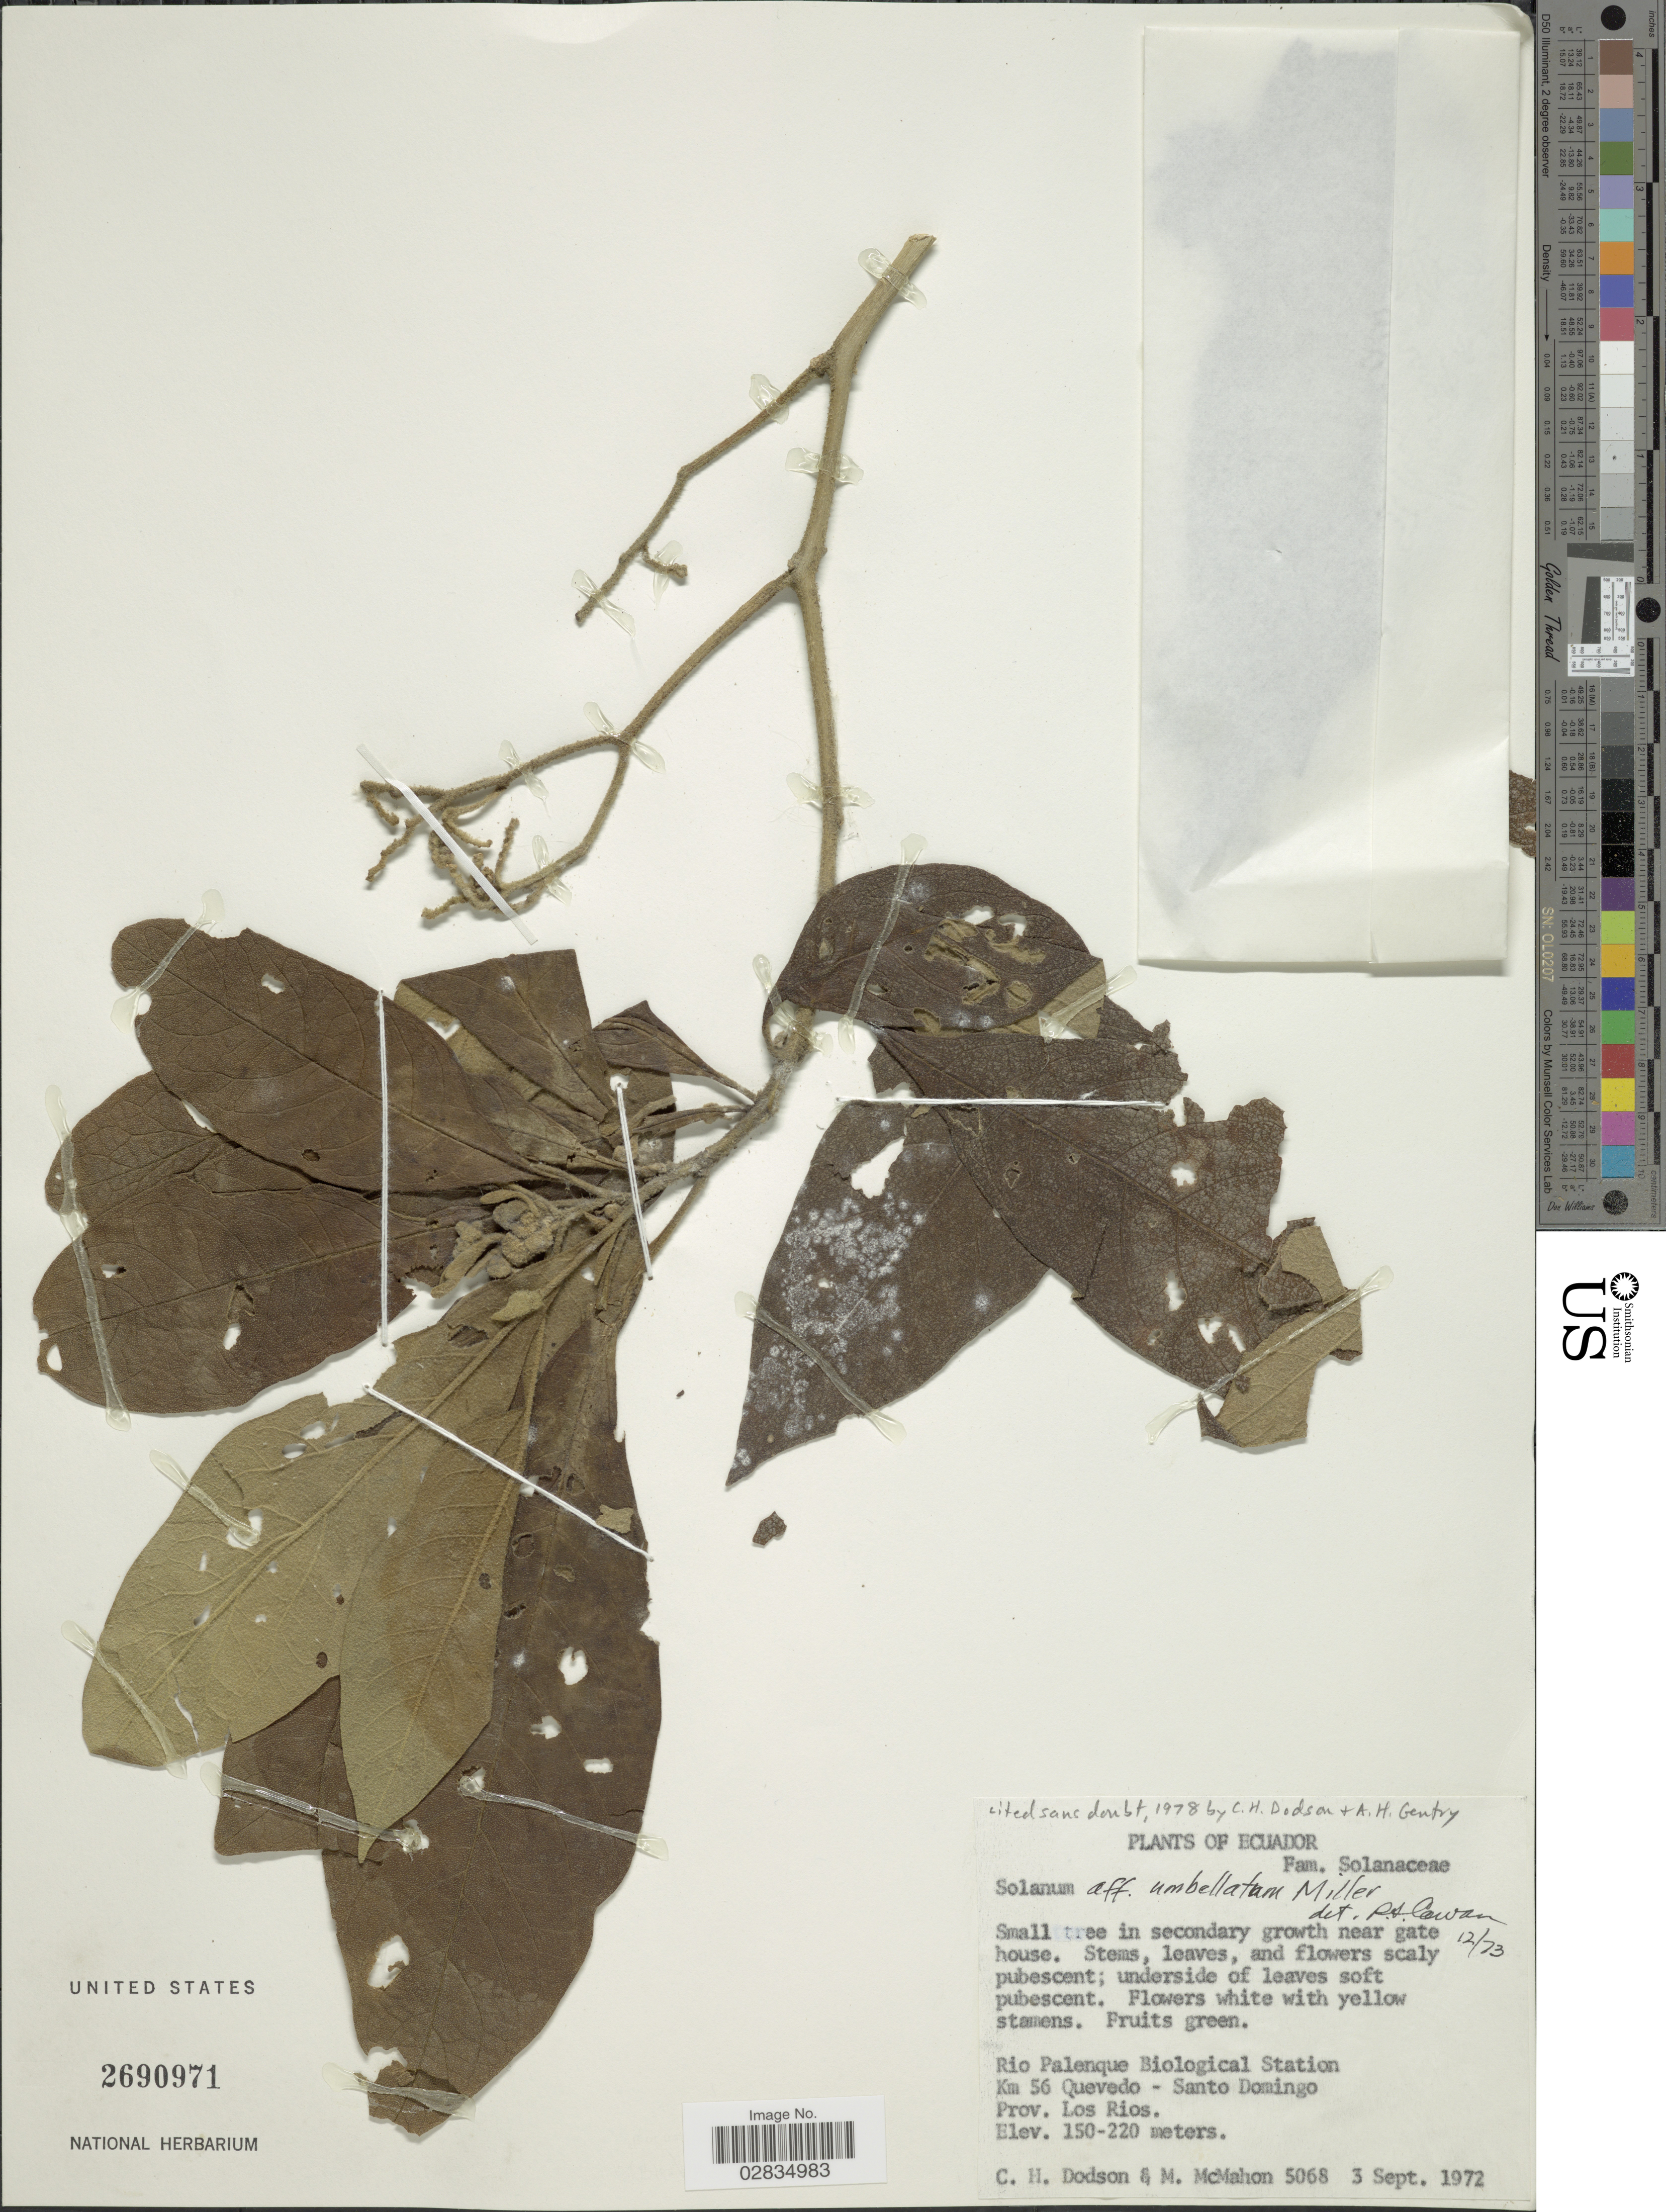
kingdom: Plantae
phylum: Tracheophyta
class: Magnoliopsida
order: Solanales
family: Solanaceae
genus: Solanum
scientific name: Solanum umbellatum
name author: Mill.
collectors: C. H. Dodson & M. McMahon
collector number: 5068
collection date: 1972-09-03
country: Ecuador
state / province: Los Ríos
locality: Rio Palenque Biological Station, km 56 Quevedo - Santo Domingo.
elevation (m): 150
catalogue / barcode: US 2690971